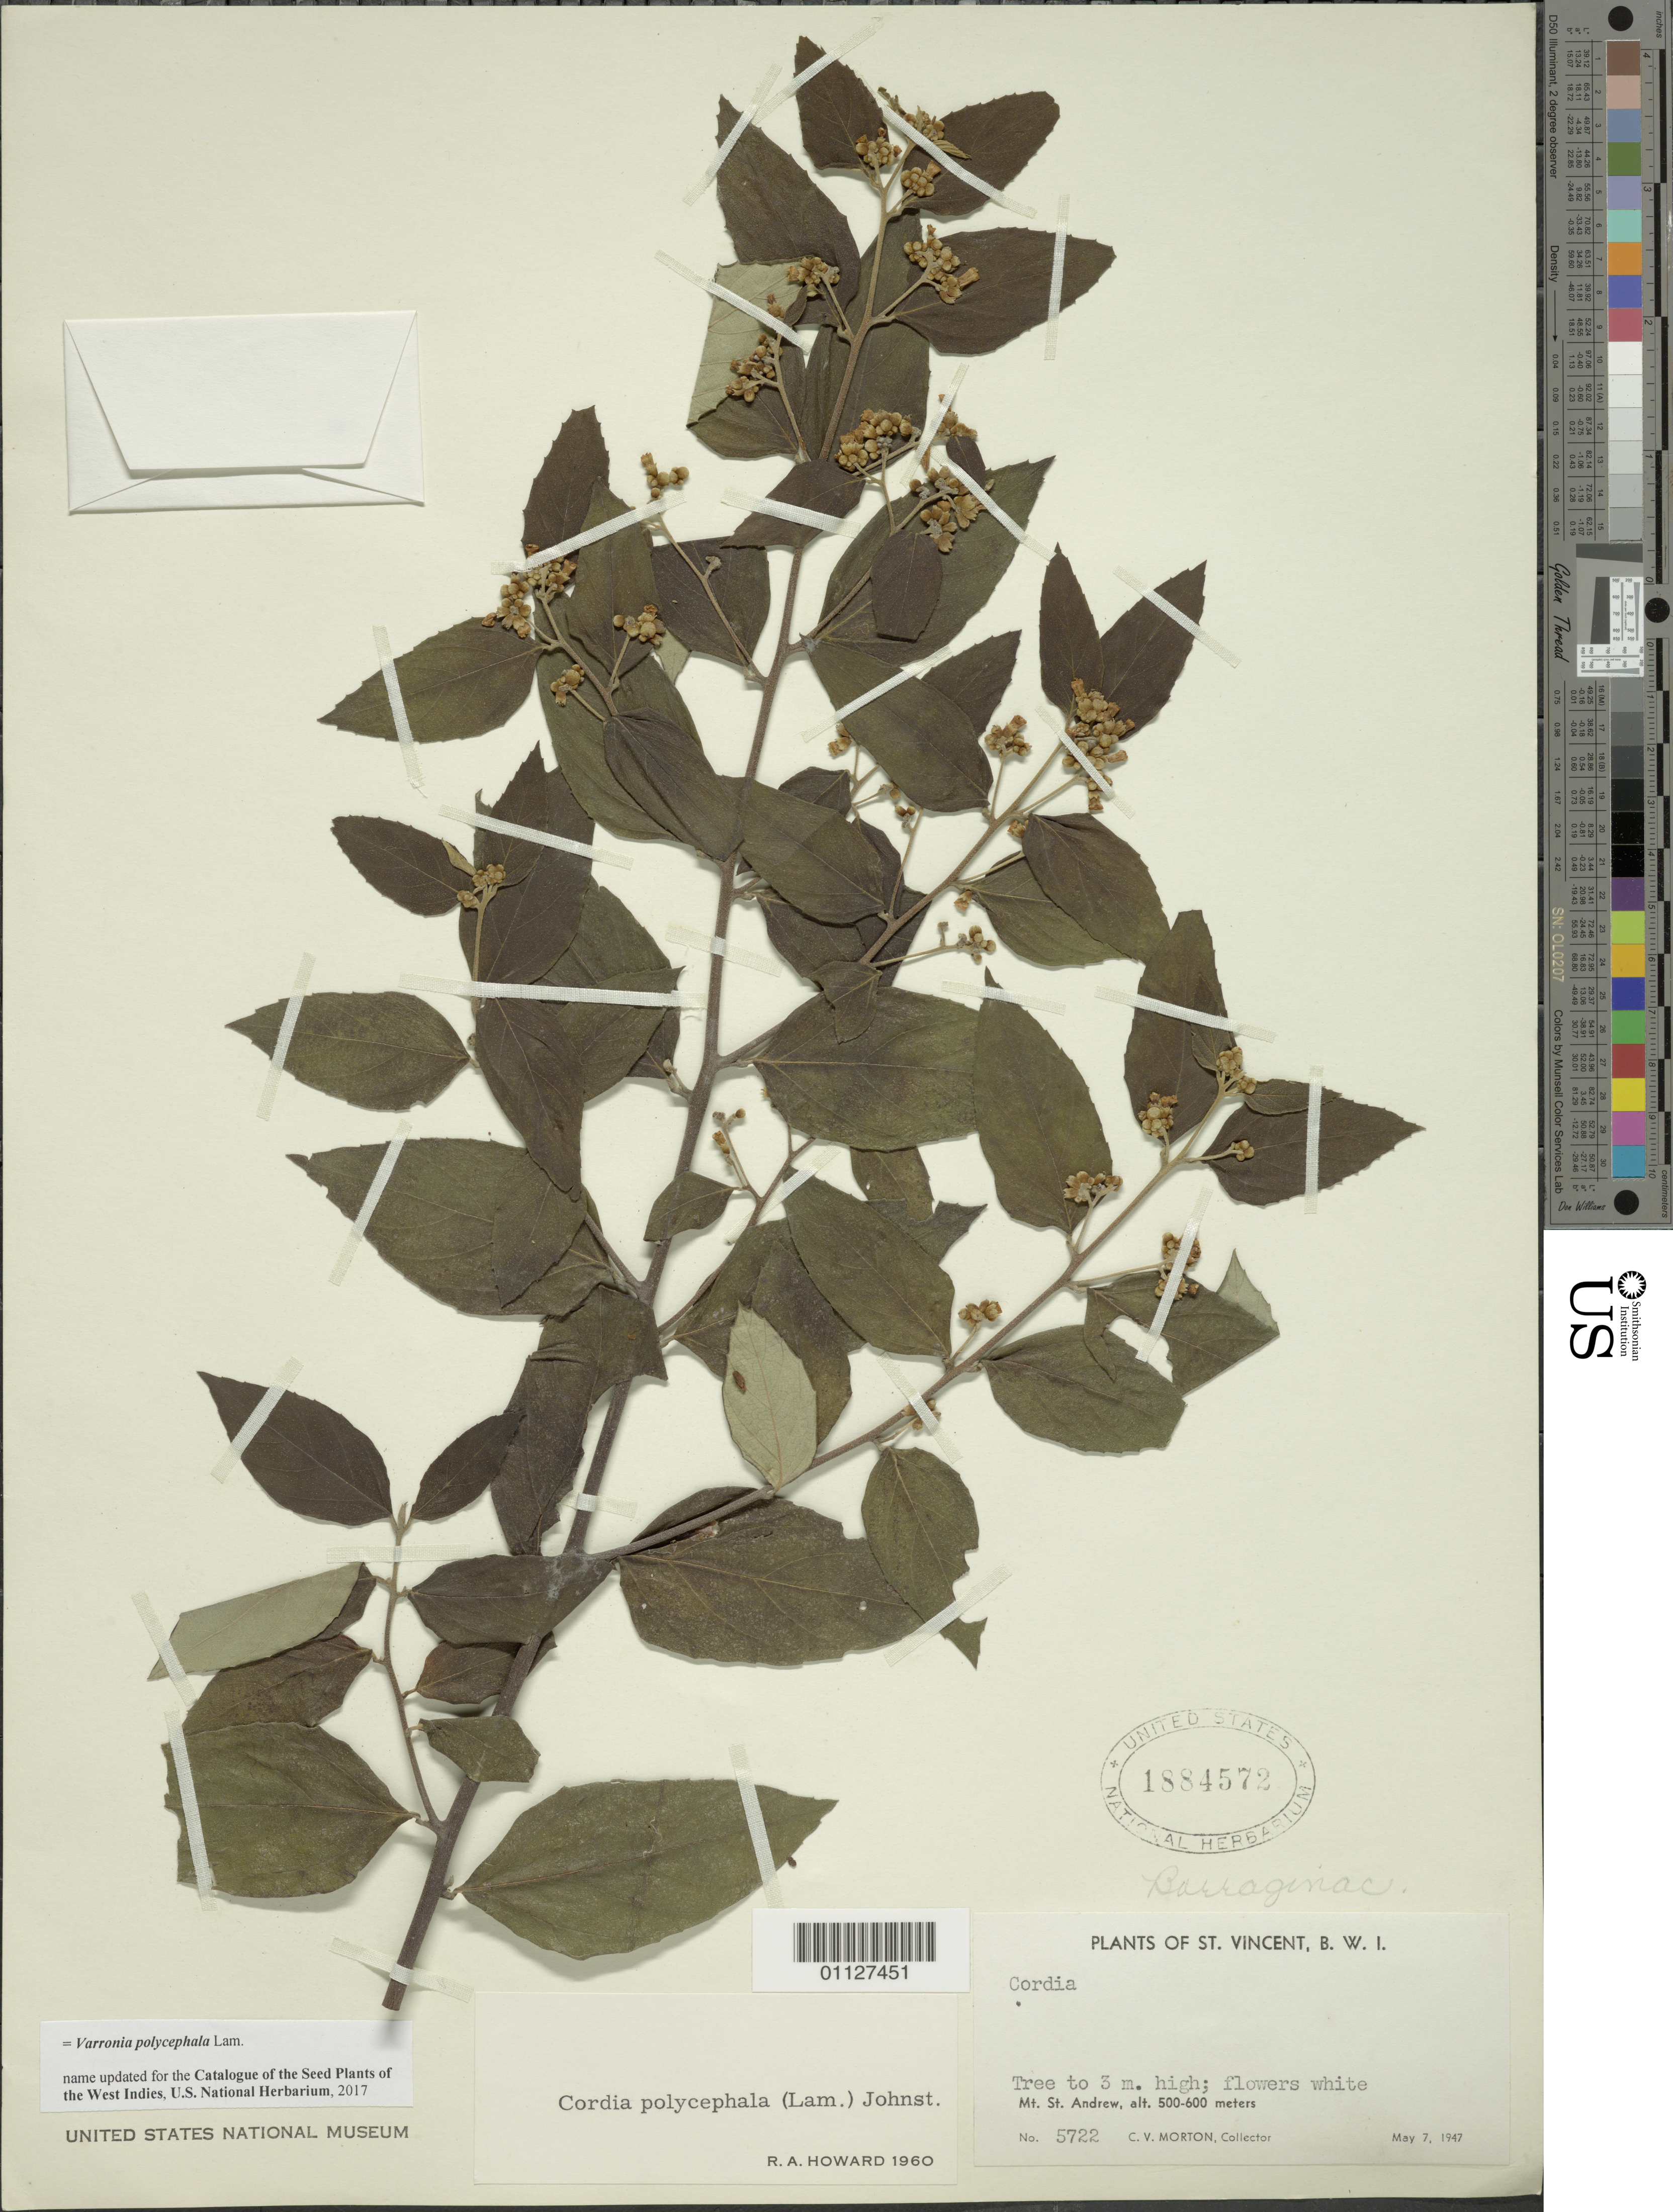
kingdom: Plantae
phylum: Tracheophyta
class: Magnoliopsida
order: Boraginales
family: Cordiaceae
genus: Varronia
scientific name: Varronia polycephala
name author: Lam.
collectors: C. V. Morton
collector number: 5722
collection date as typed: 07 May 1947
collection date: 1947-05-07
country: St. Vincent - Grenadines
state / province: Saint George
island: St. Vincent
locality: Mt. St. Andrew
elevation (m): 500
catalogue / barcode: US 1884572